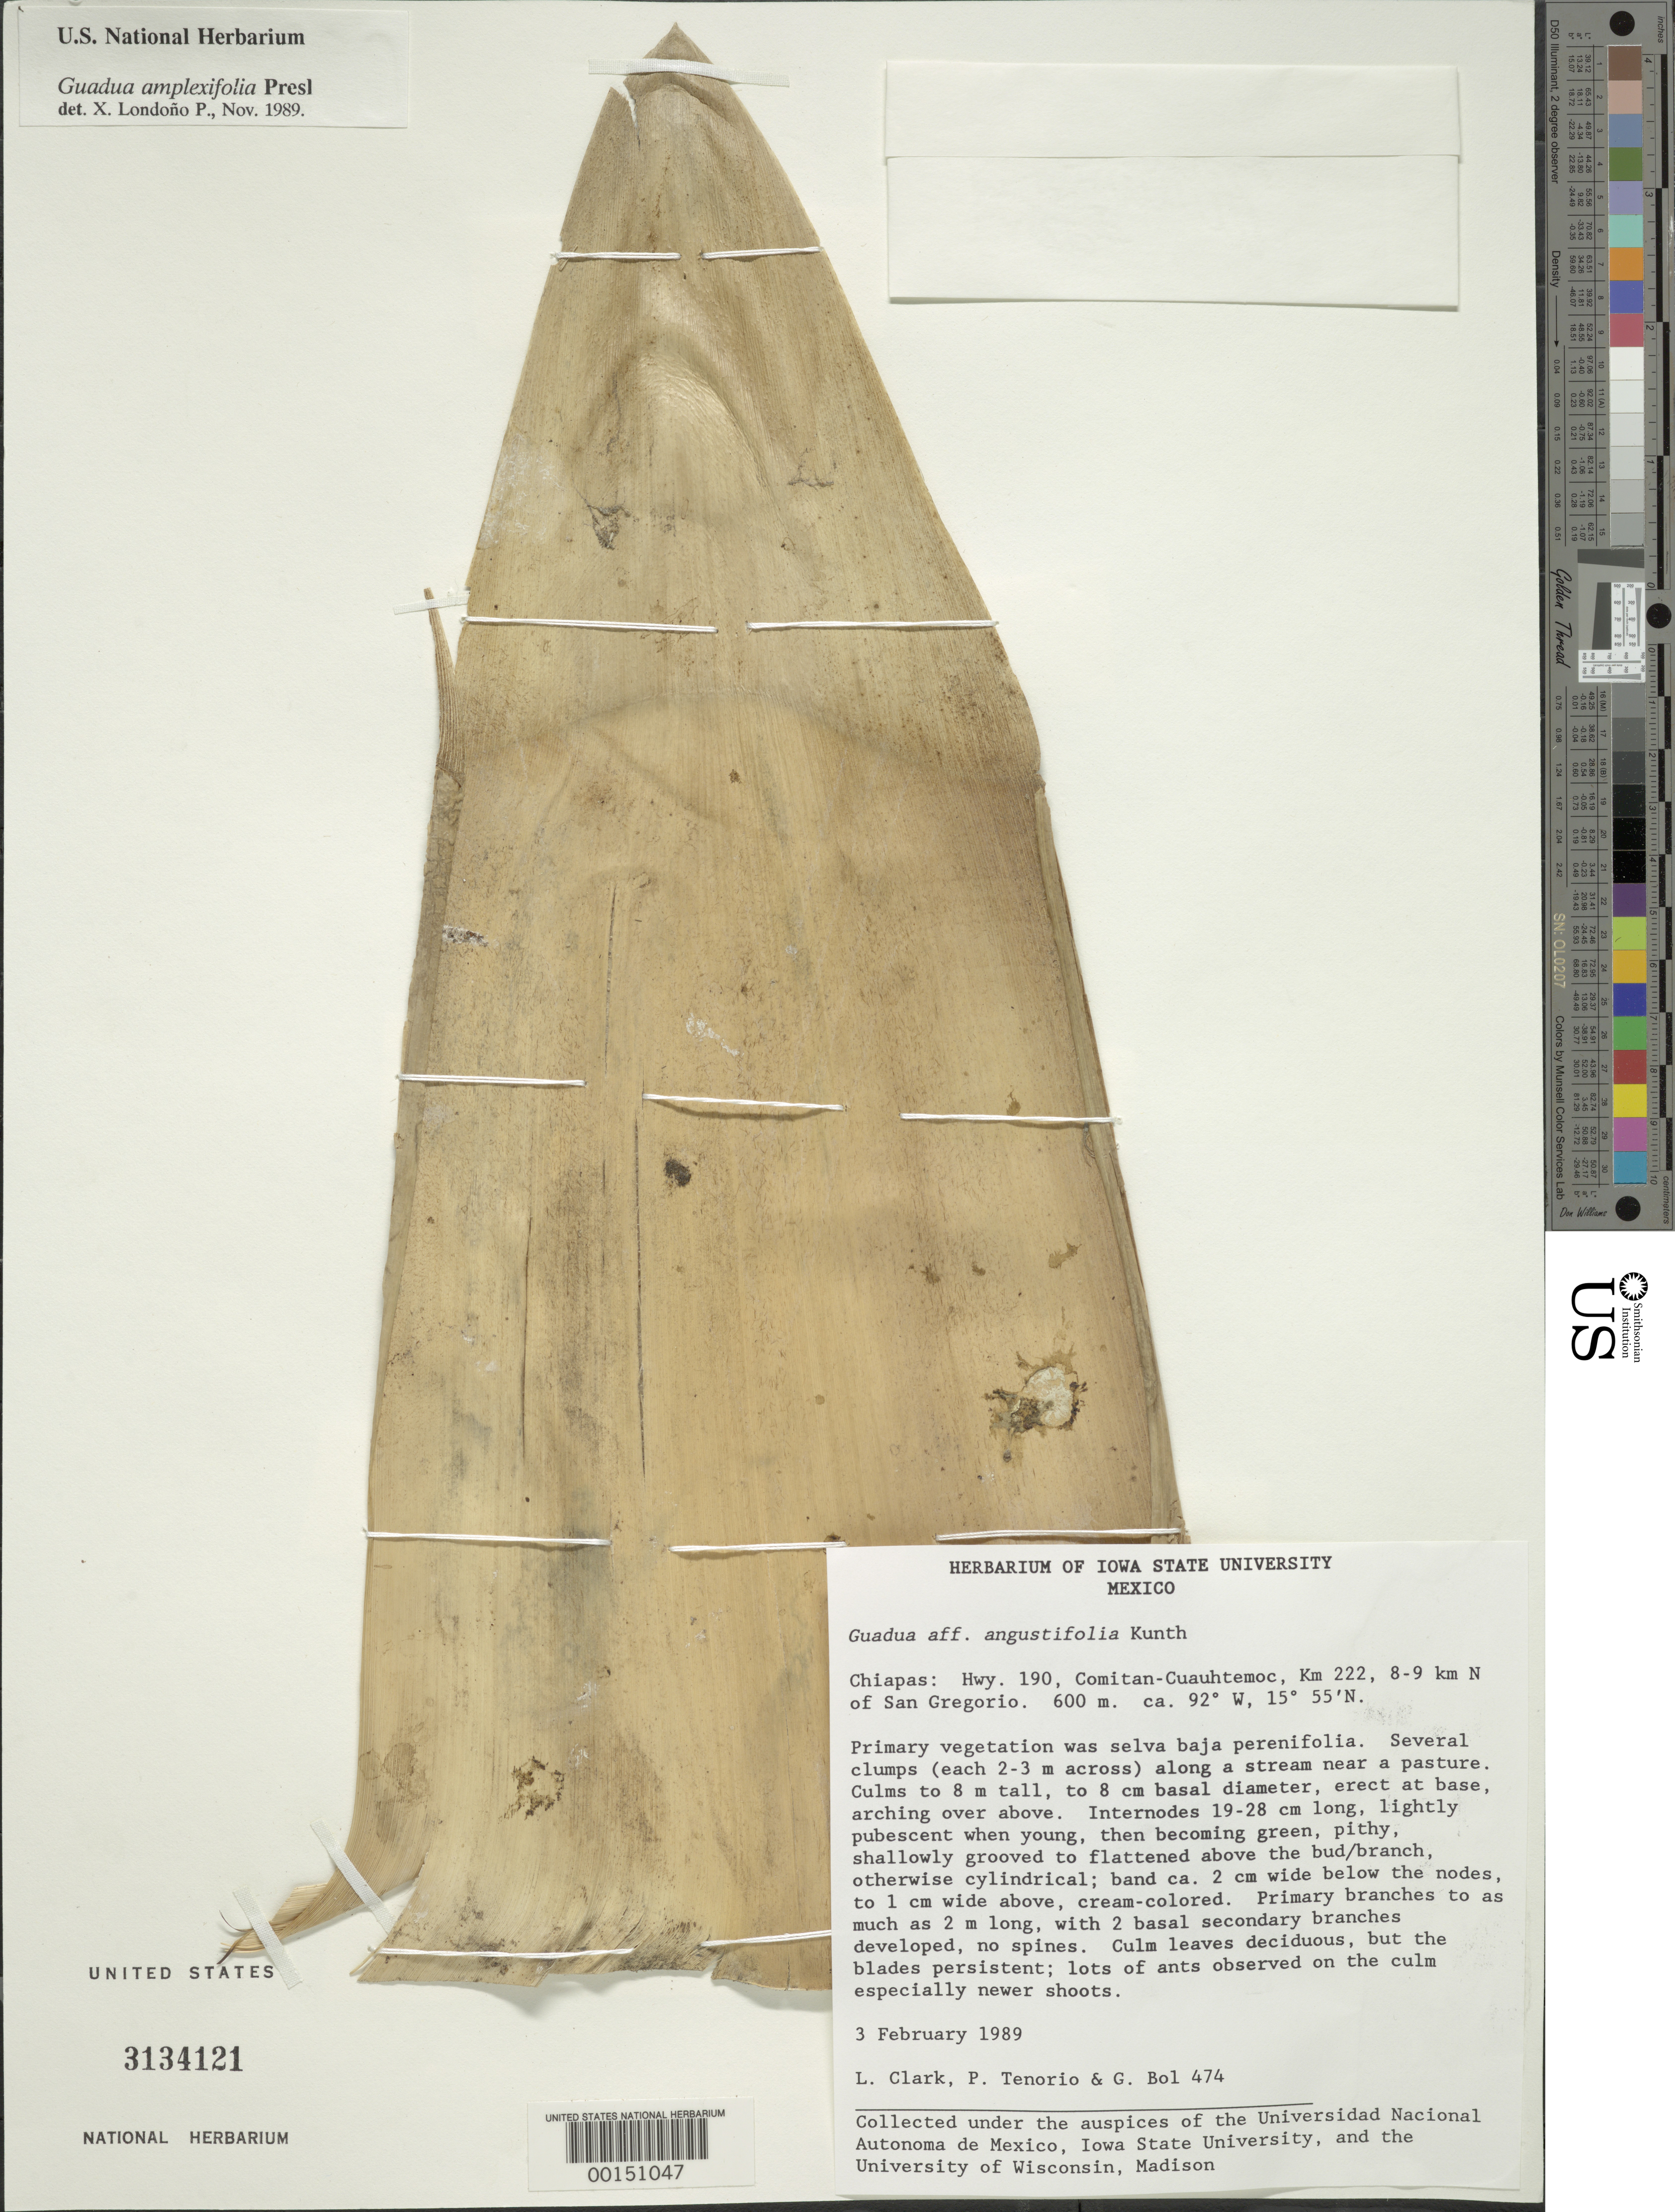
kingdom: Plantae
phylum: Tracheophyta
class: Liliopsida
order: Poales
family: Poaceae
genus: Guadua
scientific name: Guadua amplexifolia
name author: J. Presl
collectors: L. G. Clark, P. Tenorio L. & G. Bol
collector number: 474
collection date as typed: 03 Feb 1989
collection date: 1989-02-03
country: Mexico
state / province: Chiapas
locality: Hwy 190, Comitan-Cuauhtemoc, km 222, 8-9 km N of San Gregorio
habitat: Along a stream near a pasture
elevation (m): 600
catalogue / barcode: US 3134121